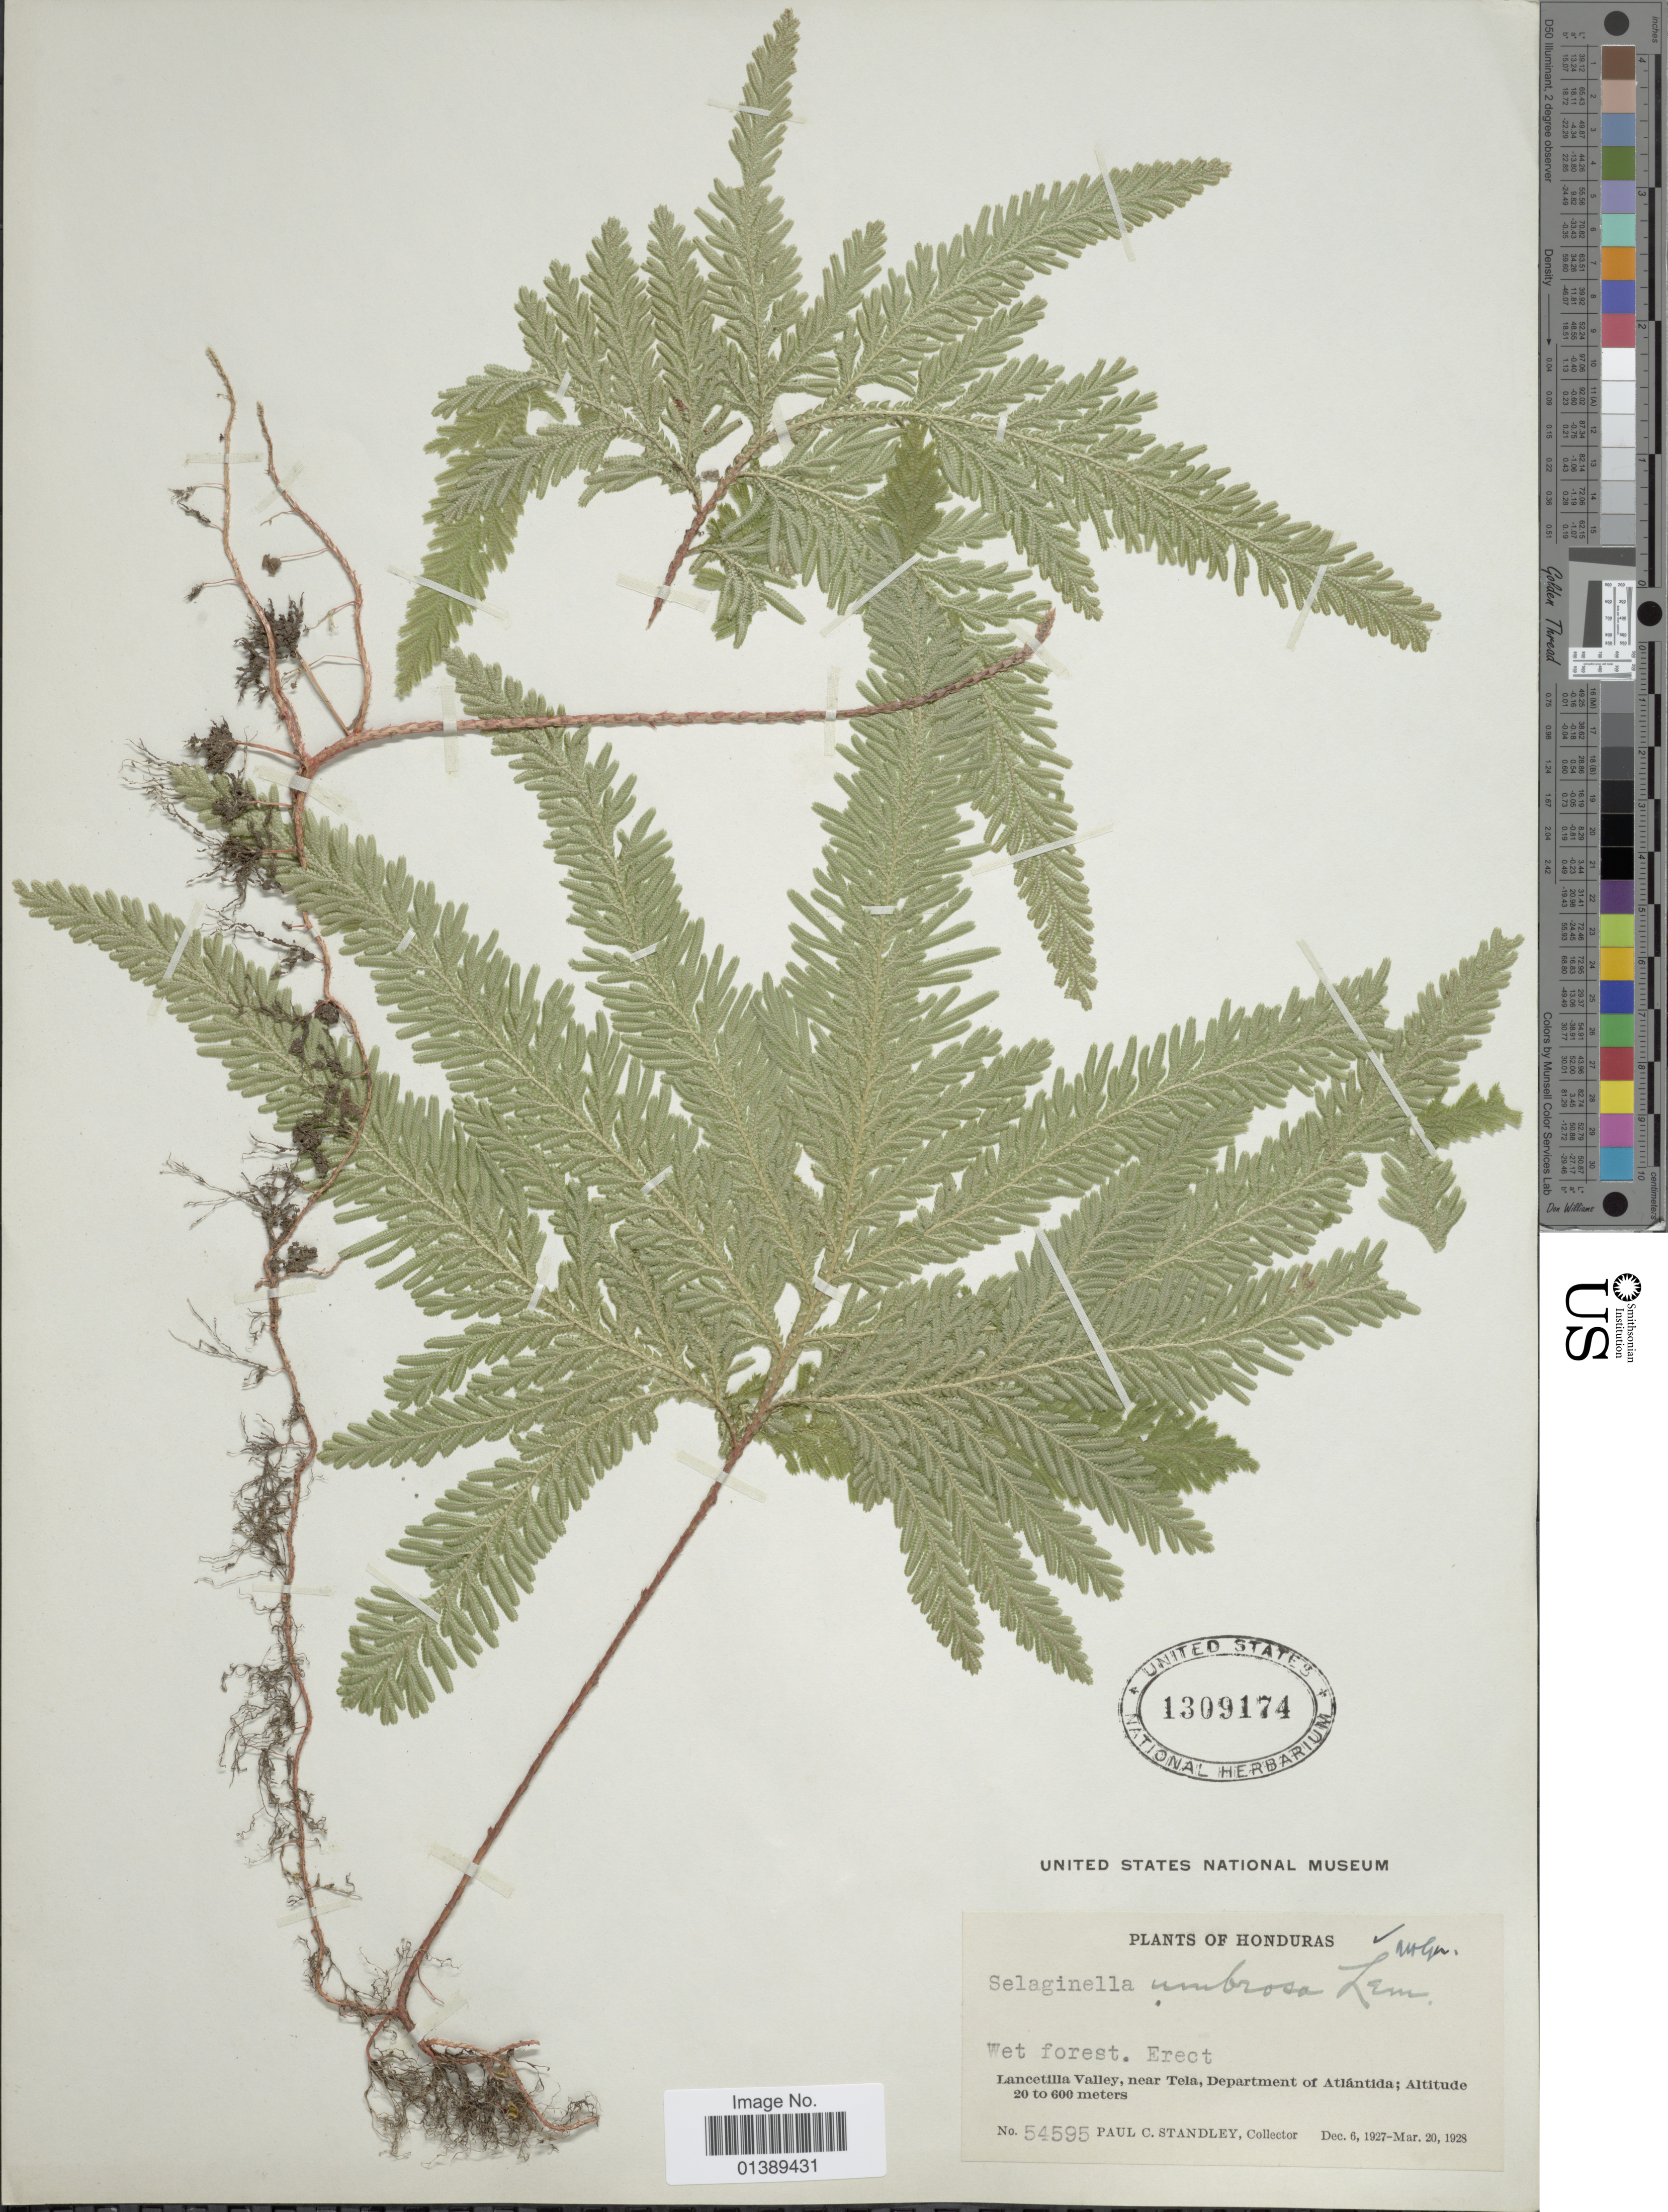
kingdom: Plantae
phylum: Tracheophyta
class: Lycopodiopsida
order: Selaginellales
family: Selaginellaceae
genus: Selaginella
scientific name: Selaginella umbrosa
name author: Lem. ex Hieron.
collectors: P. C. Standley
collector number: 54595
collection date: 1927-12-06/1928-03-20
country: Honduras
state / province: Atlántida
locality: Lancetilla Valley, near Tela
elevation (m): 20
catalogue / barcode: US 1309174